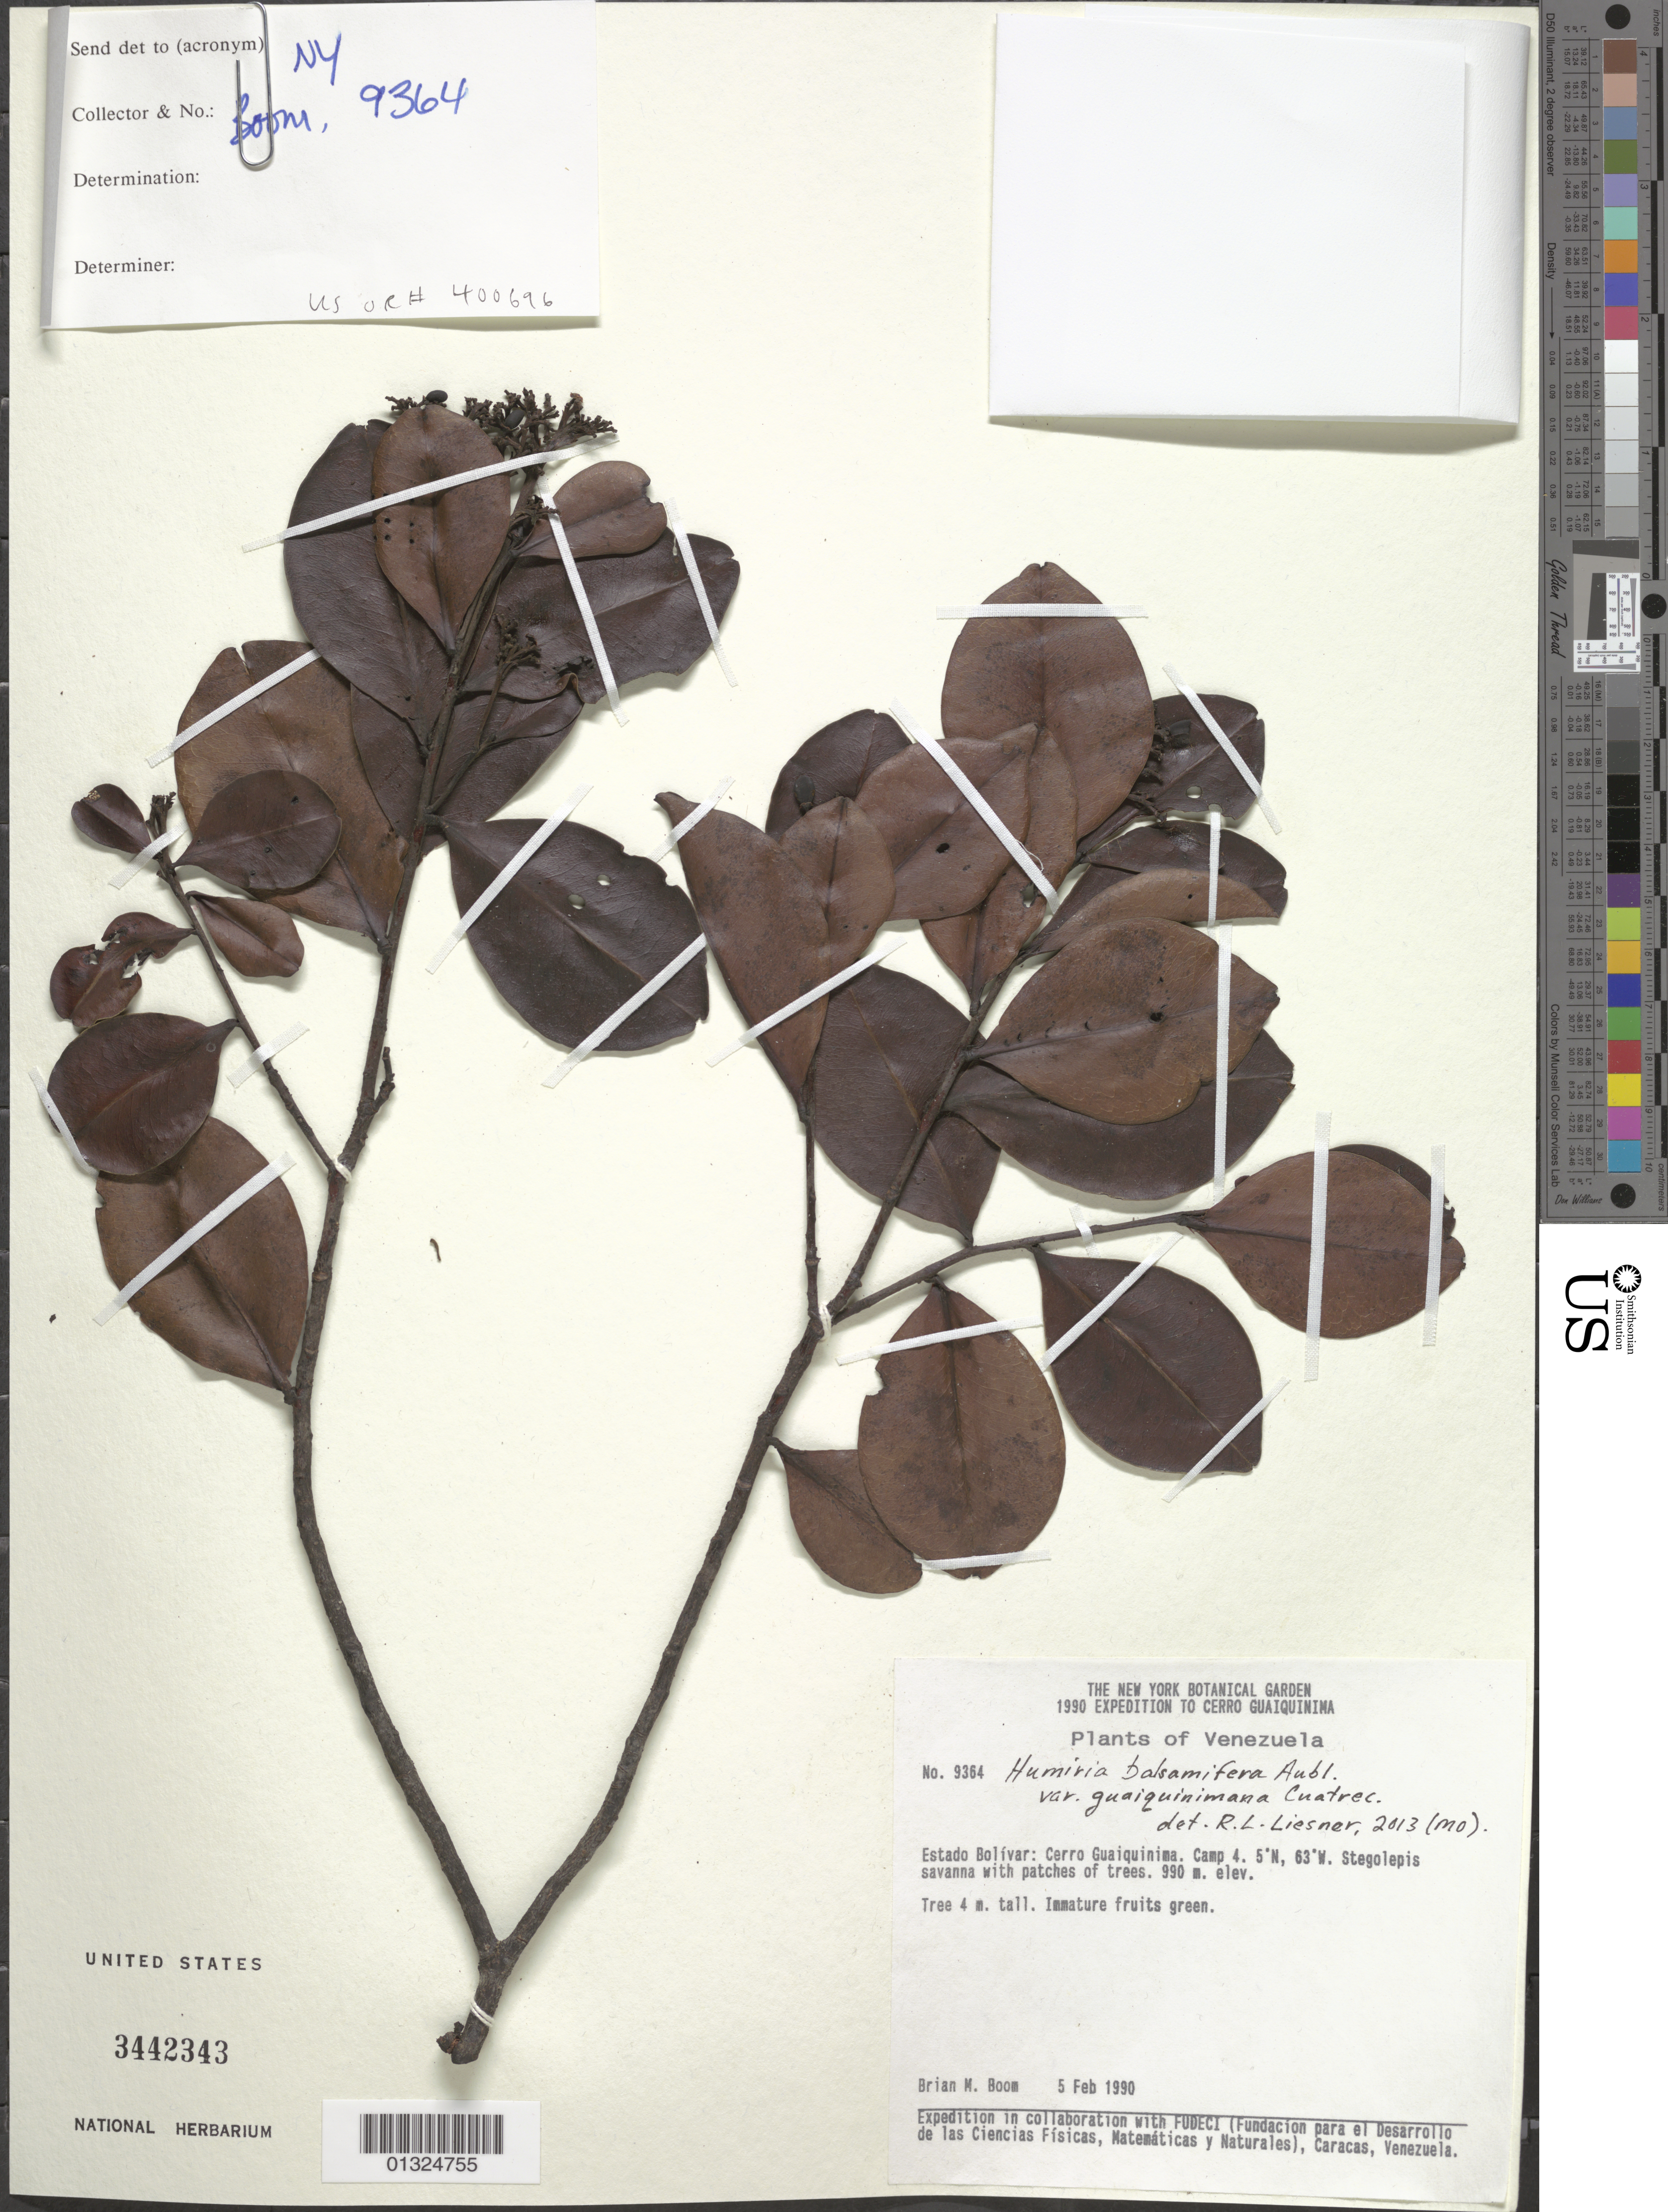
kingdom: Plantae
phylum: Tracheophyta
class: Magnoliopsida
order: Malpighiales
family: Humiriaceae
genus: Humiria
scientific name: Humiria balsamifera var. guaiquinimana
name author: Cuatrec.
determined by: Liesner, R. L.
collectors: B. M. Boom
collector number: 9364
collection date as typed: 5-Feb-90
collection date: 1990-02-05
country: Venezuela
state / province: Bolívar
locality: Cerro Guaiquinima, Camp 4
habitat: Stegolepis savanna with patches of trees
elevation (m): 990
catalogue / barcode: US 3442343